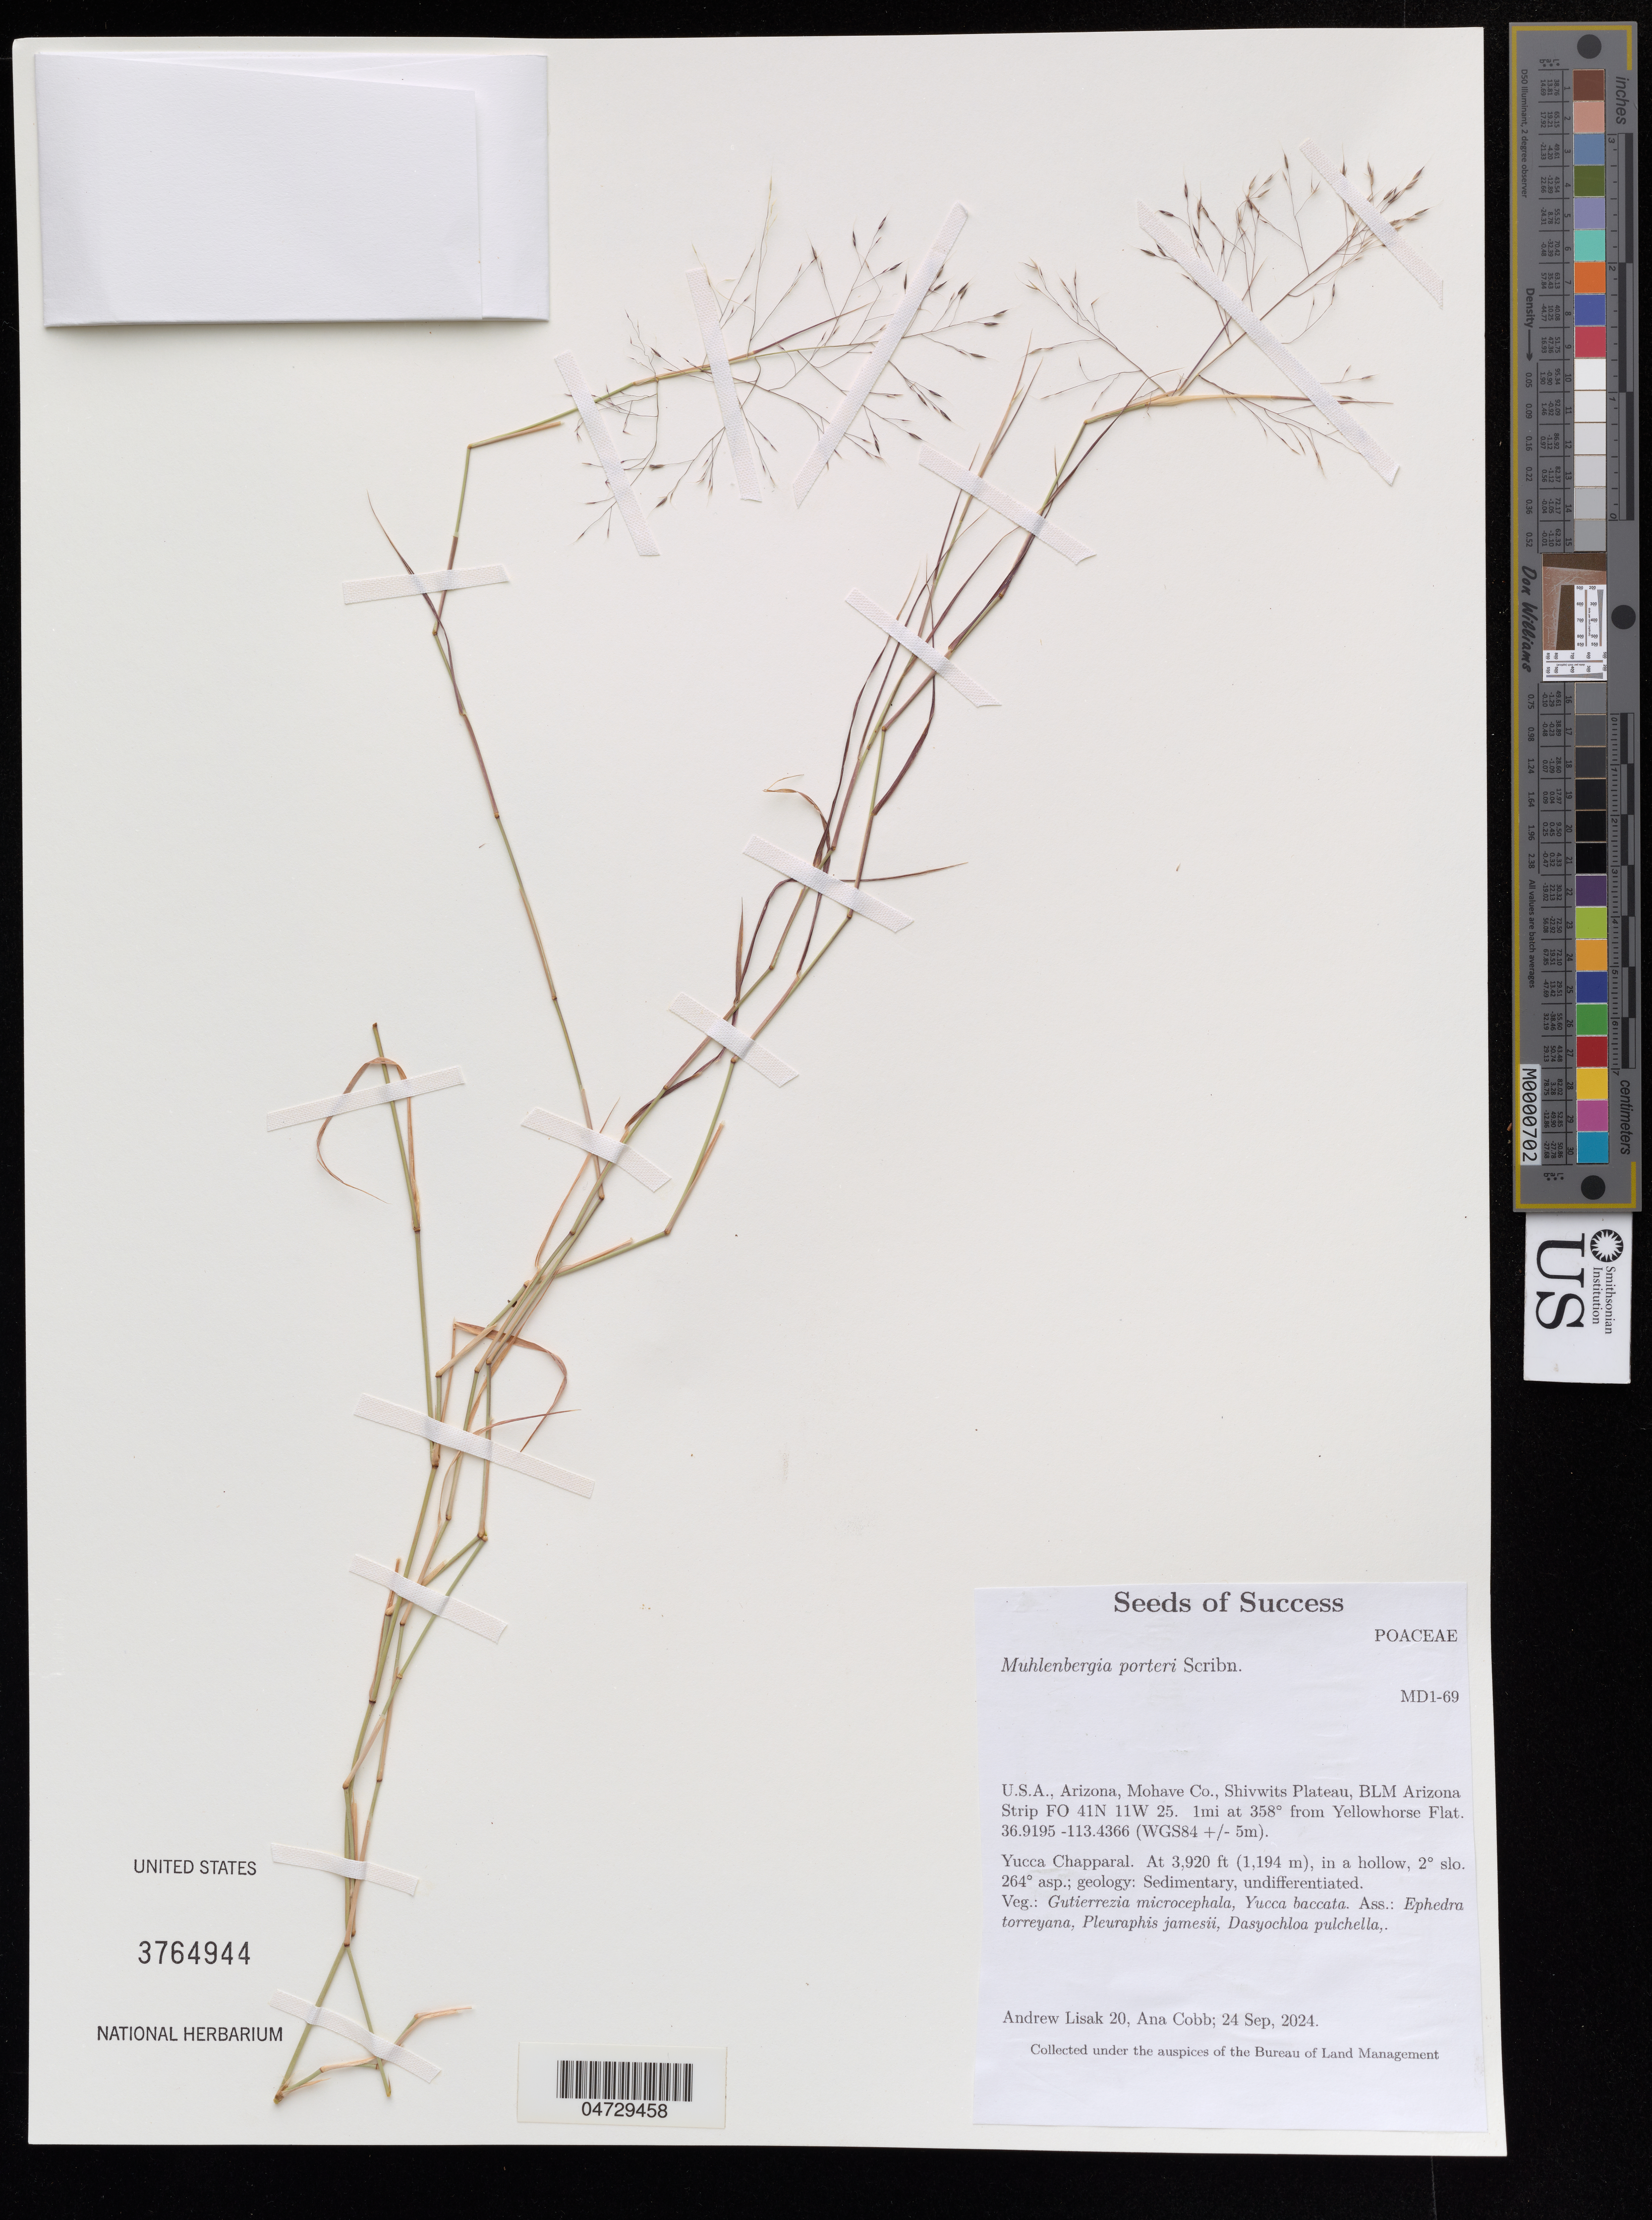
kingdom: Plantae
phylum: Tracheophyta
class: Liliopsida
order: Poales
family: Poaceae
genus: Muhlenbergia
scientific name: Muhlenbergia porteri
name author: Scribn. in W.J. Beal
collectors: A. Lisak & A. Cobb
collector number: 20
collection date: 2024-09-24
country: United States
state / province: Arizona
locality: Mohave Co., Shivwits Plateau, BLM Arizona Strip FO 41N 11W 25. 1mi at 358° from Yellowhorse Flat.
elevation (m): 1195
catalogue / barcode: US 3764944